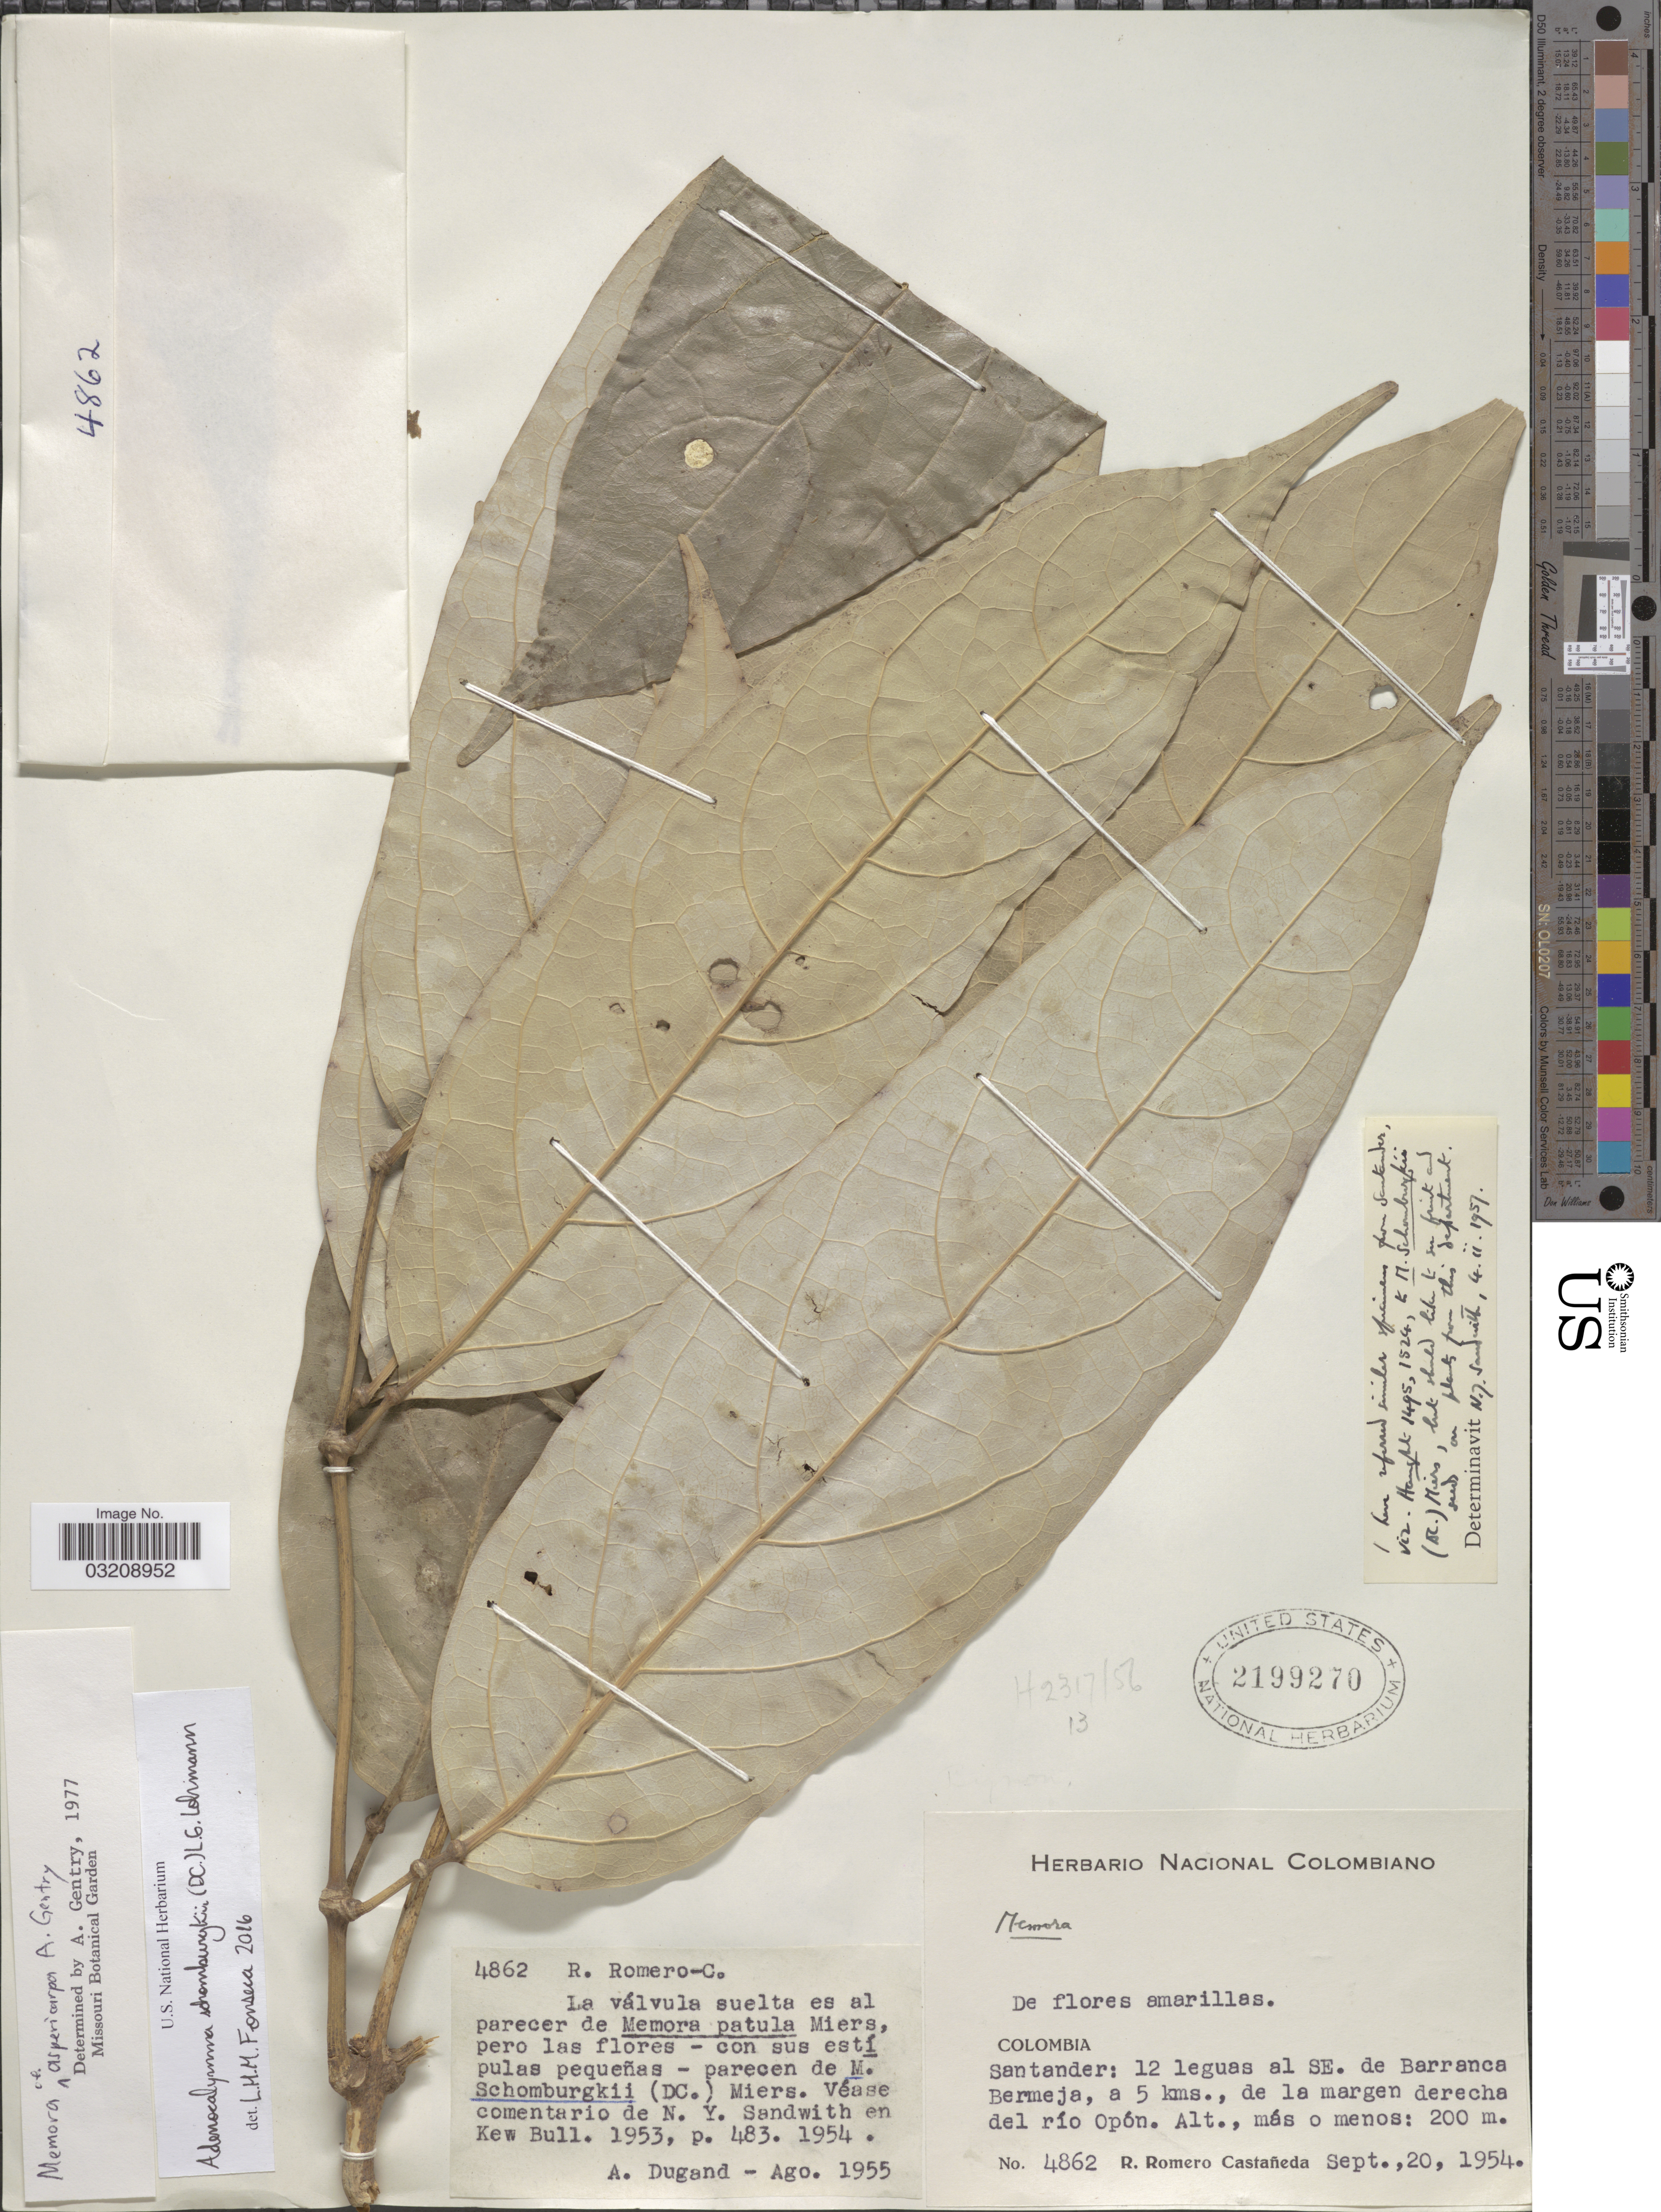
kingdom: Plantae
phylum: Tracheophyta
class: Magnoliopsida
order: Lamiales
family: Bignoniaceae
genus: Adenocalymma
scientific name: Adenocalymma schomburgkii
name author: (DC.) L.G. Lohmann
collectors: R. Romero Castañeda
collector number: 4862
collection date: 1954-09-20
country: Colombia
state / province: Santander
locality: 12 leguas al SE. de Barranca Bermeja, a 5 kms., de la margen derecha del río Opon.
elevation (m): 200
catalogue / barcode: US 2199270